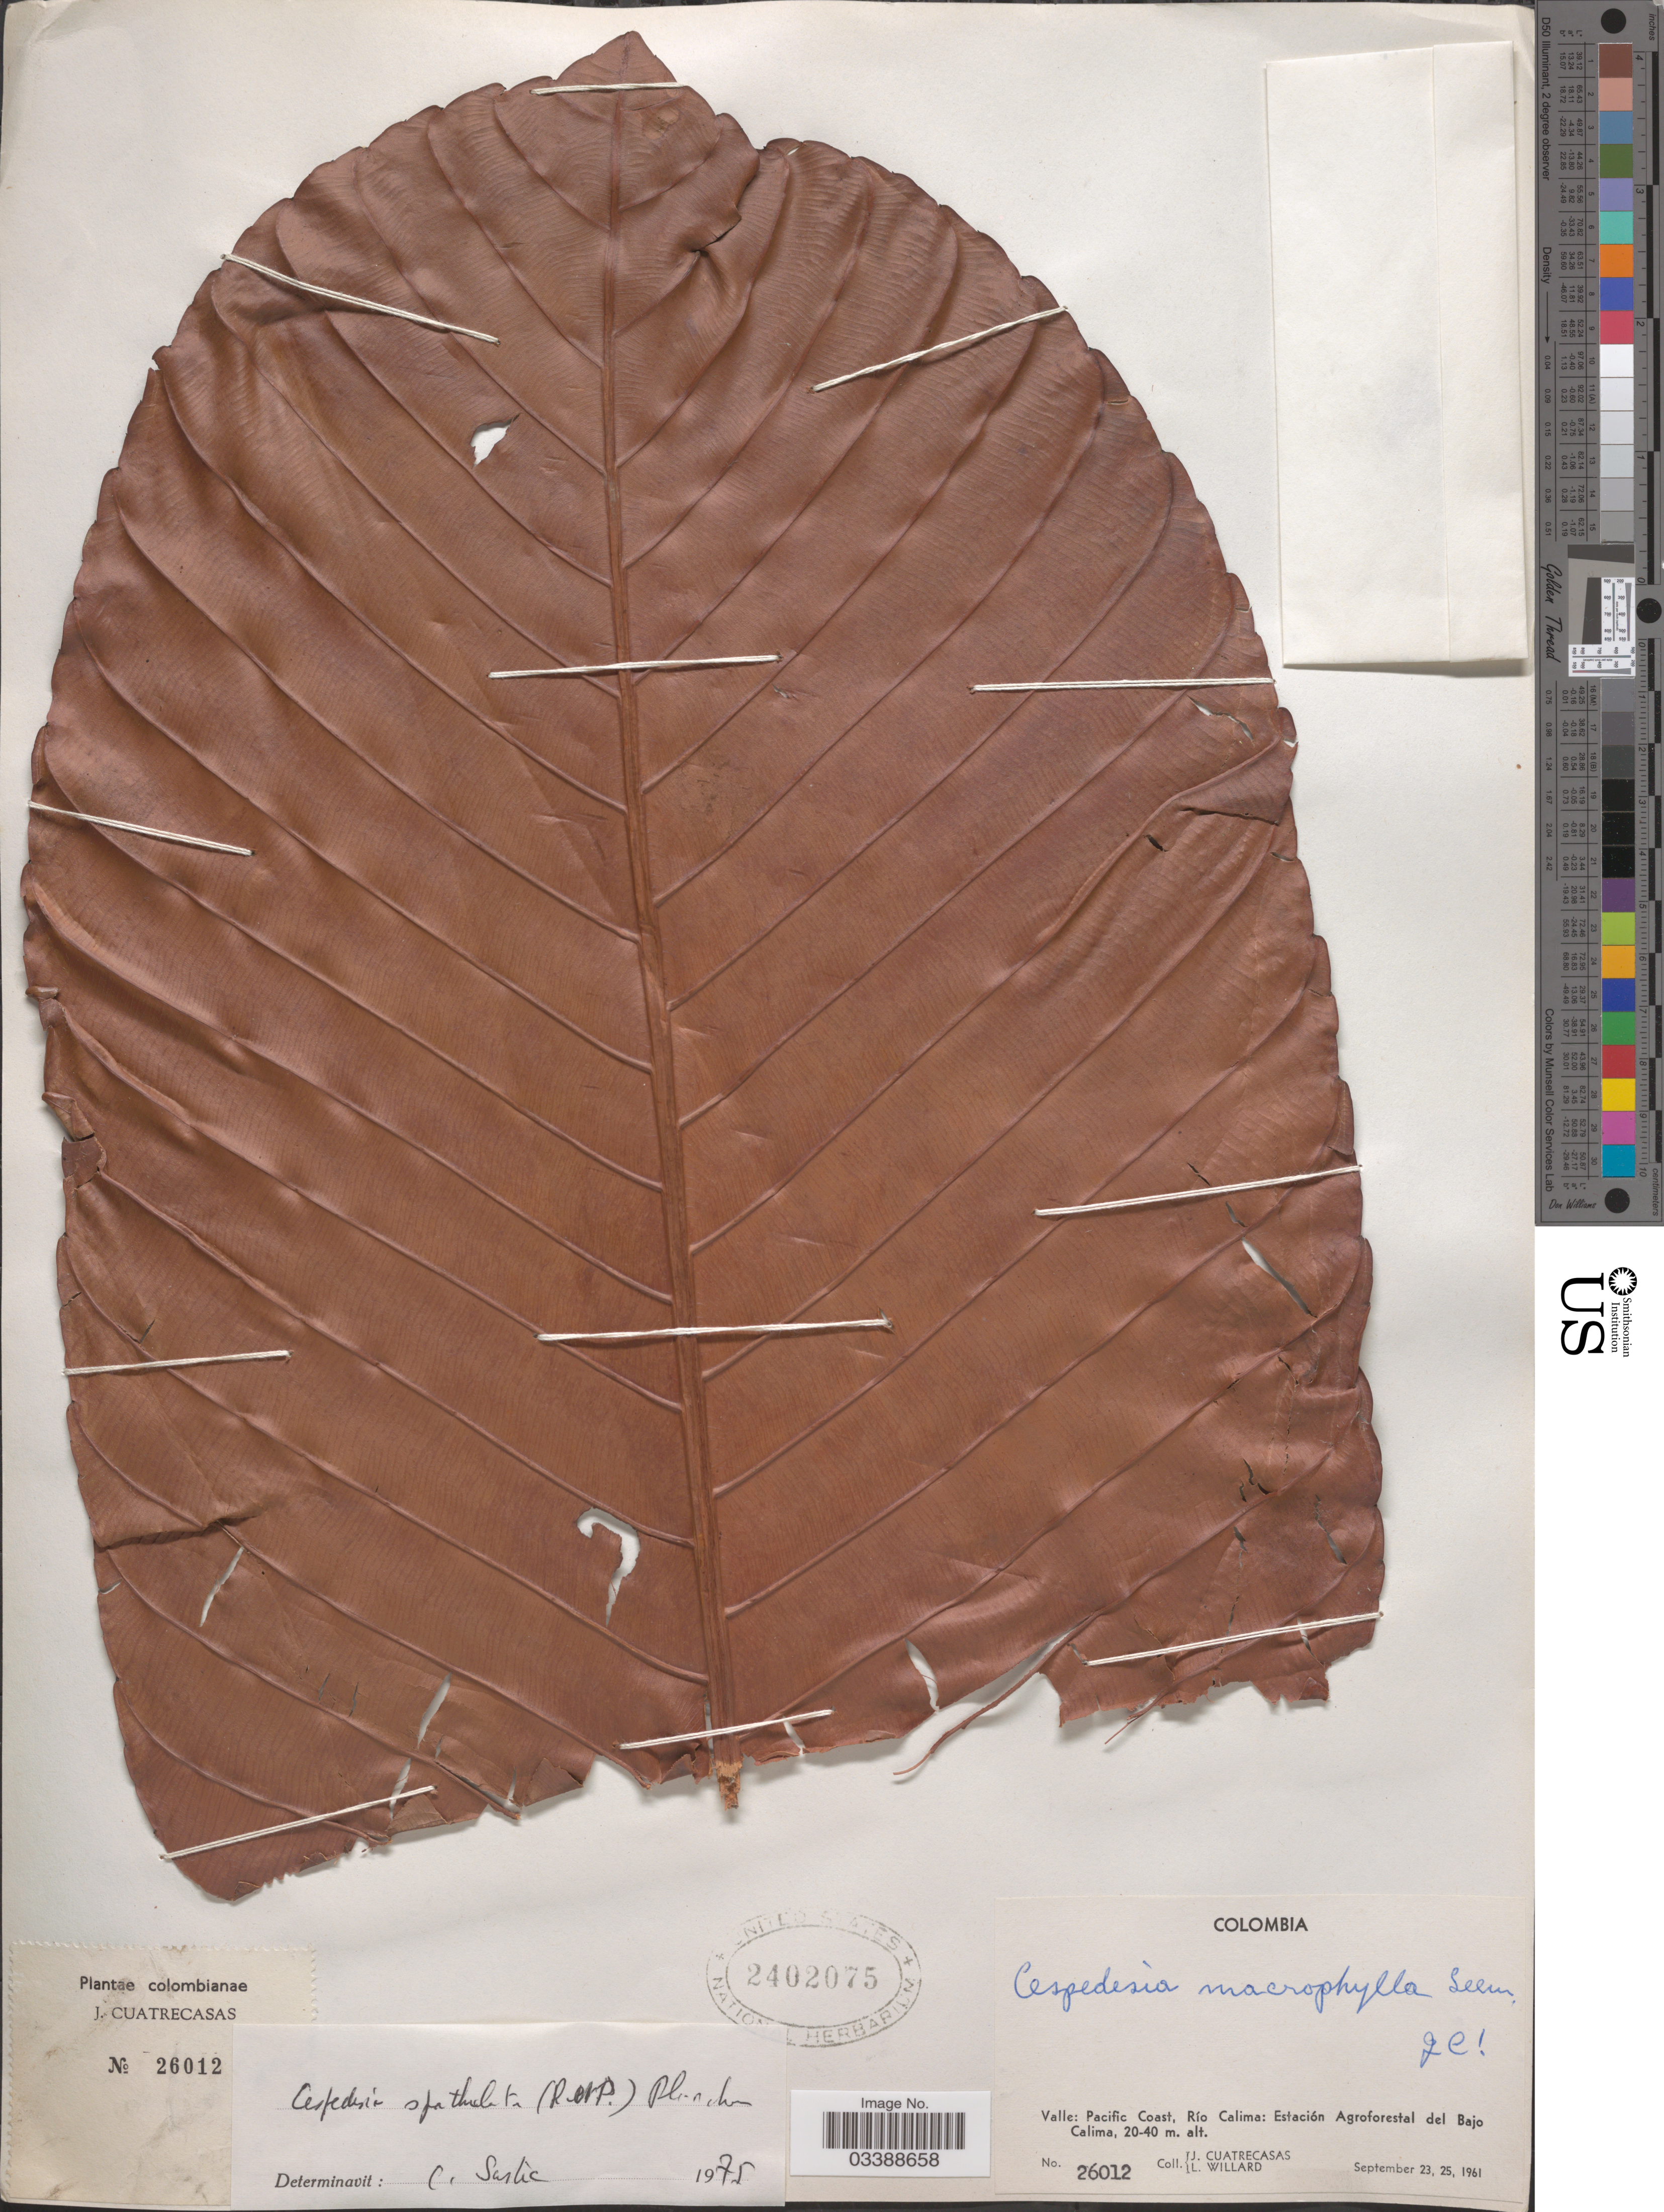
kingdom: Plantae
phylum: Tracheophyta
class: Magnoliopsida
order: Malpighiales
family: Ochnaceae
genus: Cespedesia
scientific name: Cespedesia spathulata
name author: (Ruiz & Pav.) Planch.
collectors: J. Cuatrecasas & L. Willard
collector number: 26012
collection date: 1961-09-23/1961-09-25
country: Colombia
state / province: Valle del Cauca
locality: Valle: Pacific Coast, Río Calima: Estación Agroforestal del Bajo Calima.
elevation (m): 20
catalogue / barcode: US 2402075